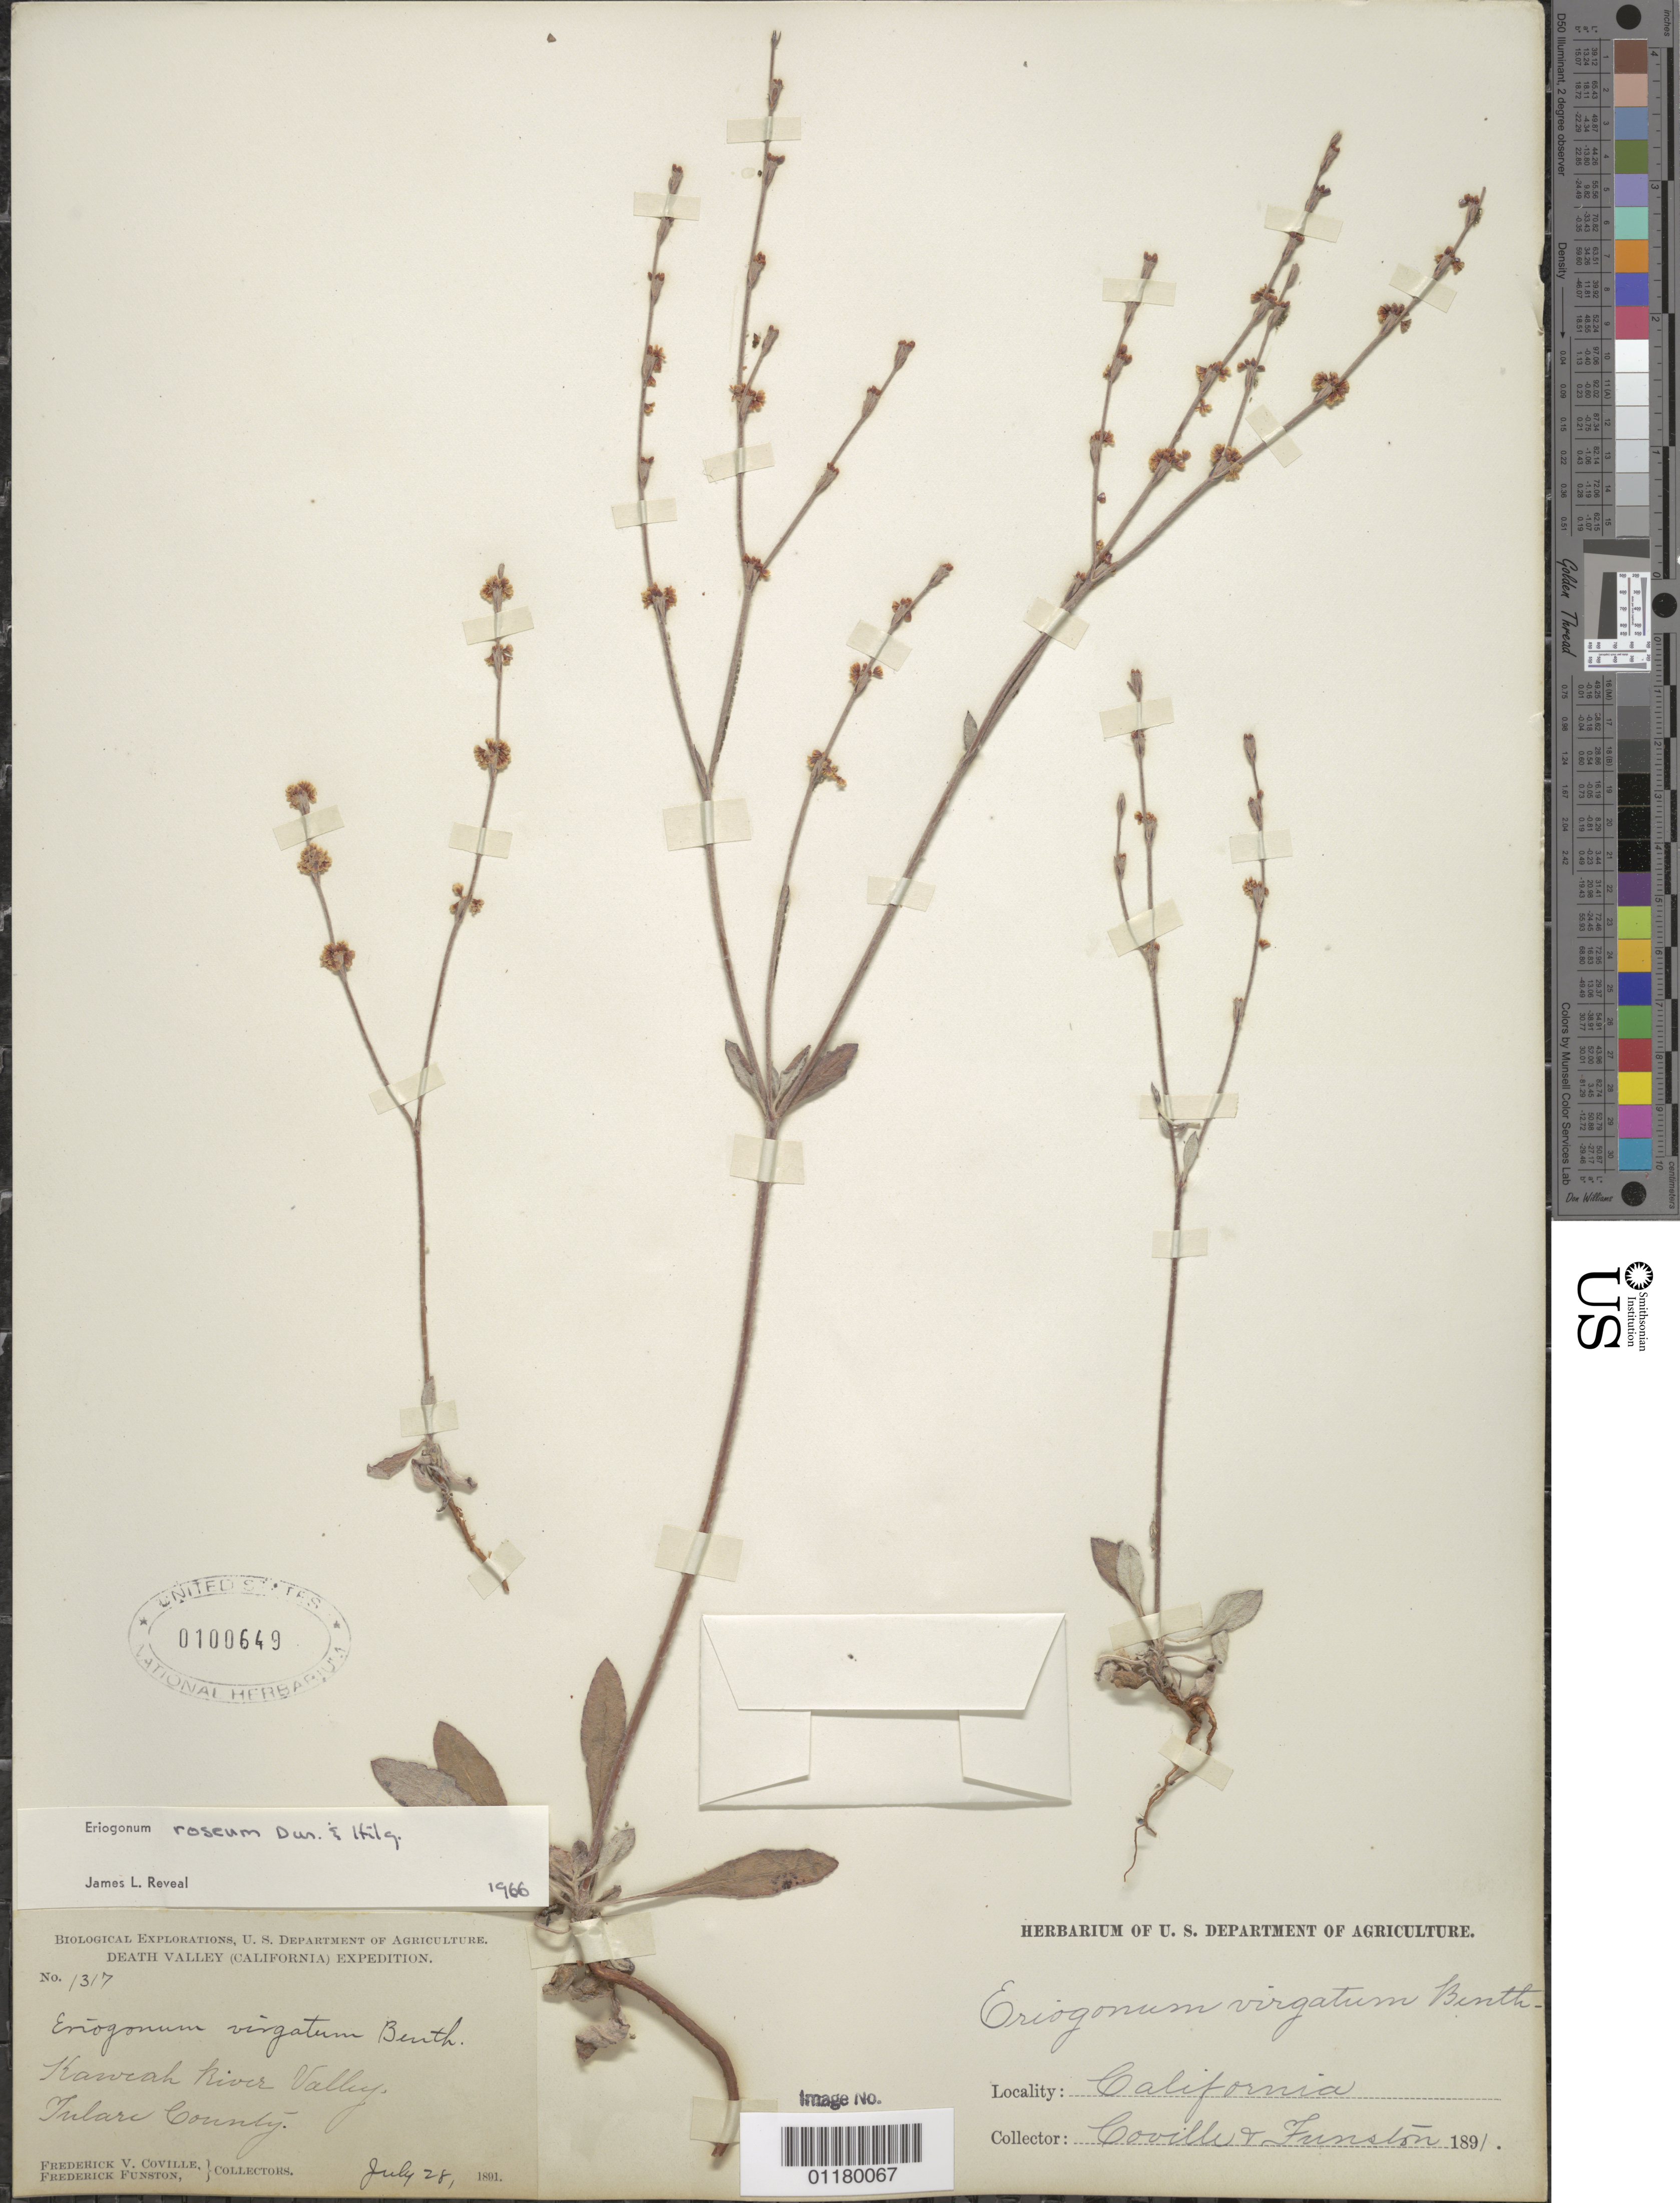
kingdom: Plantae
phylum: Tracheophyta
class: Magnoliopsida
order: Caryophyllales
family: Polygonaceae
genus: Eriogonum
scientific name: Eriogonum roseum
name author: Durand & Hilg.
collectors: F. V. Coville & F. Funston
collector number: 1317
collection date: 1891-07-28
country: United States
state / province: California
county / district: Tulare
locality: Kaweah River Valley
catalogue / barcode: US 100649